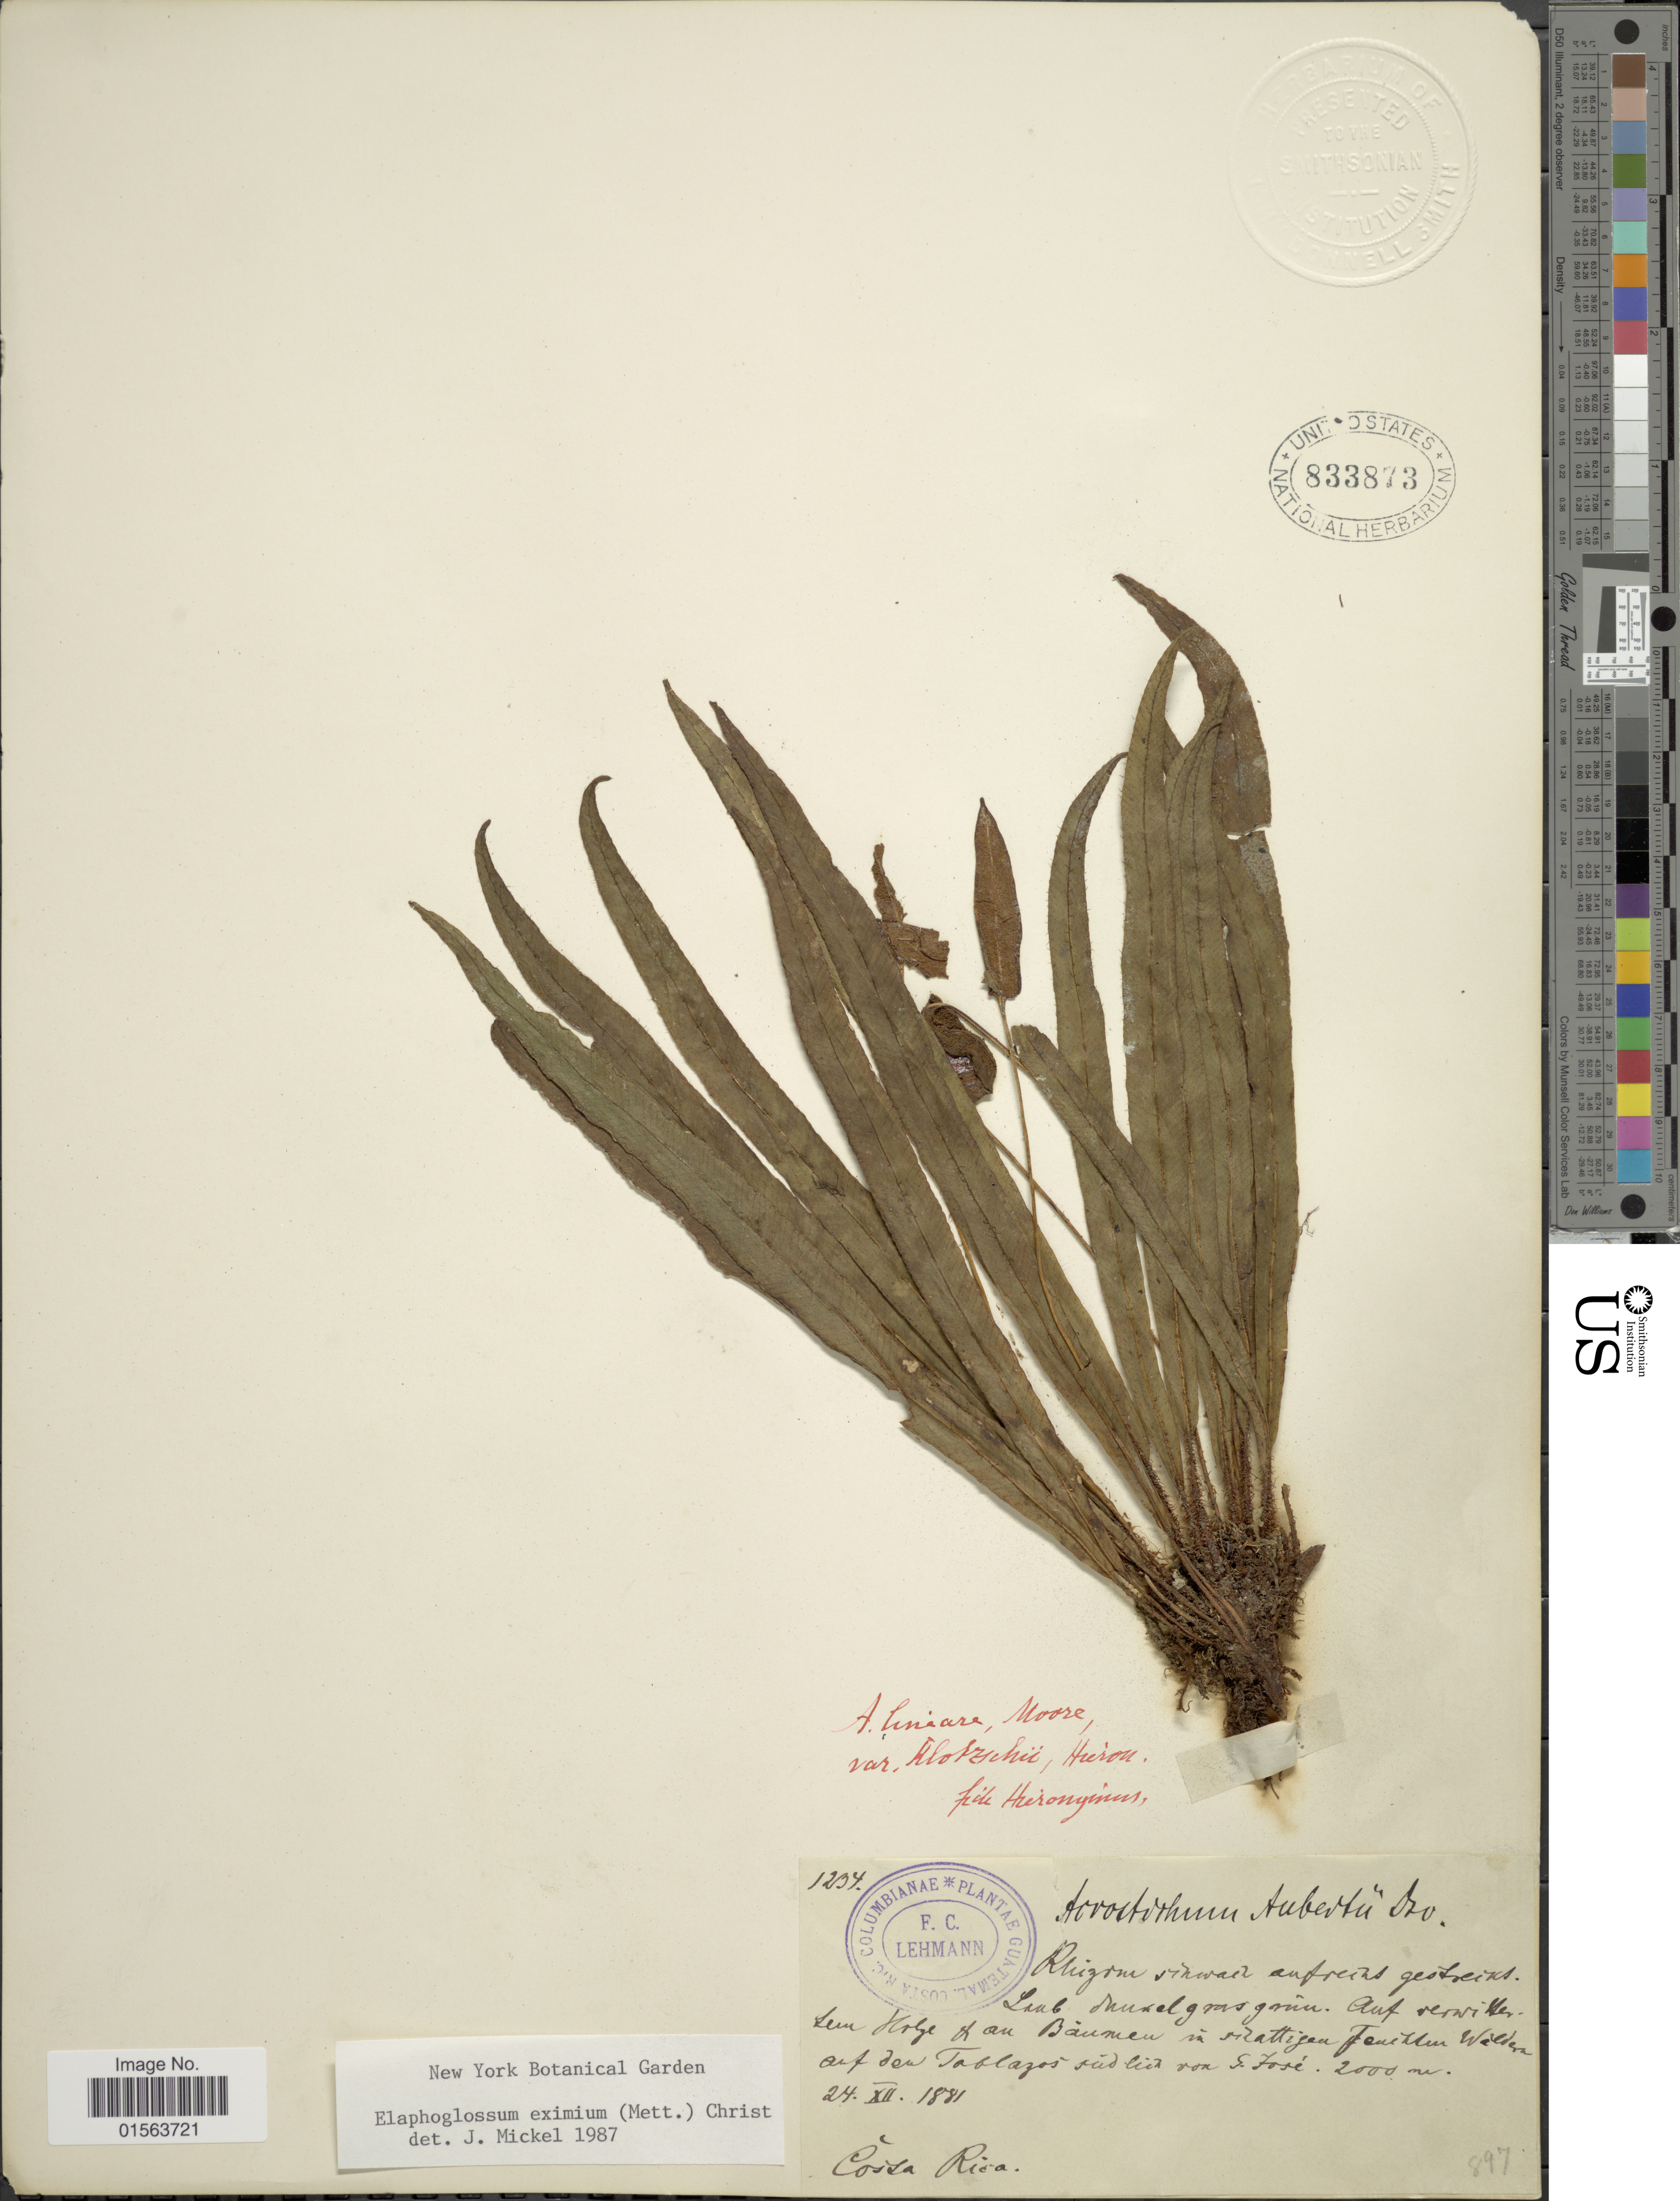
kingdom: Plantae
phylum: Tracheophyta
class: Polypodiopsida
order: Polypodiales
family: Dryopteridaceae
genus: Elaphoglossum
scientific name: Elaphoglossum eximium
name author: (Mett.) Christ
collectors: -. Lehman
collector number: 1234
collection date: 1881-12-24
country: Costa Rica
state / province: San José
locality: Von S. Jose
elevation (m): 2000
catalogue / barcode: US 833873